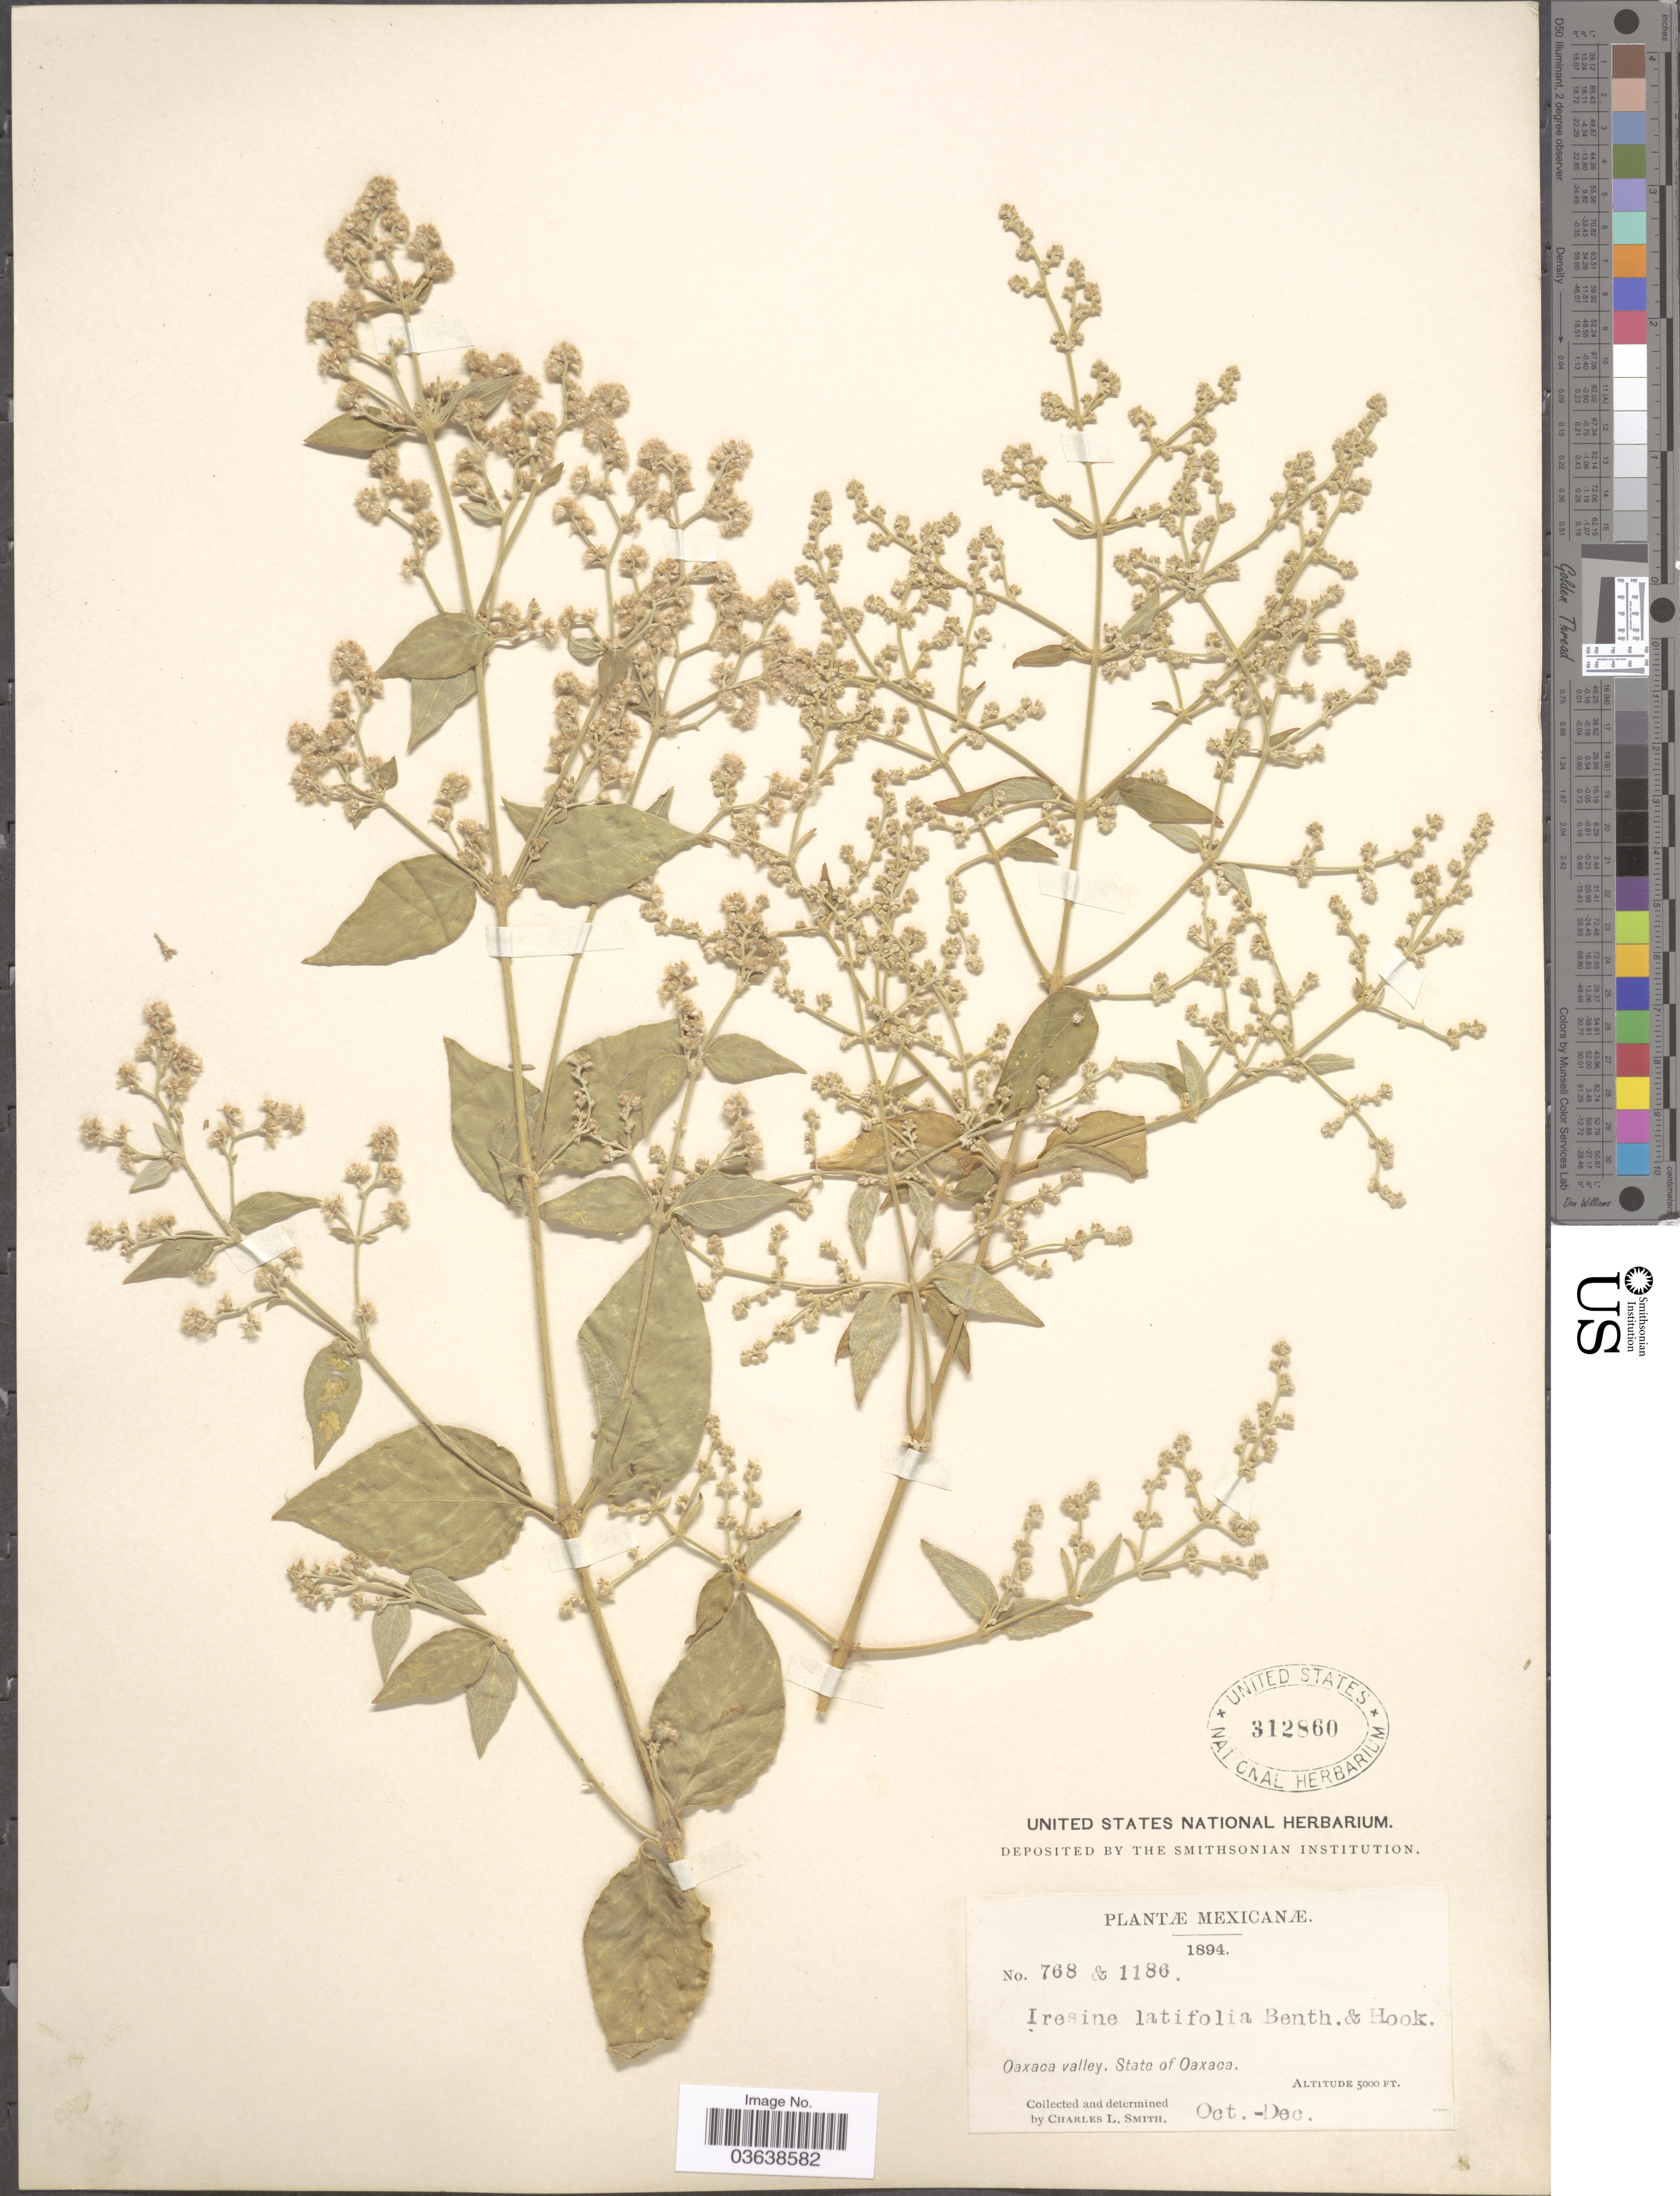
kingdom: Plantae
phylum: Tracheophyta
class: Magnoliopsida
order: Caryophyllales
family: Amaranthaceae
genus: Iresine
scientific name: Iresine calea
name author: (Ibáñez) Standl.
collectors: C. L. Smith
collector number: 768/1186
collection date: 1894-10/1894-12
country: Mexico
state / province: Oaxaca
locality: Oaxaca valley.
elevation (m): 1524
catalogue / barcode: US 312860